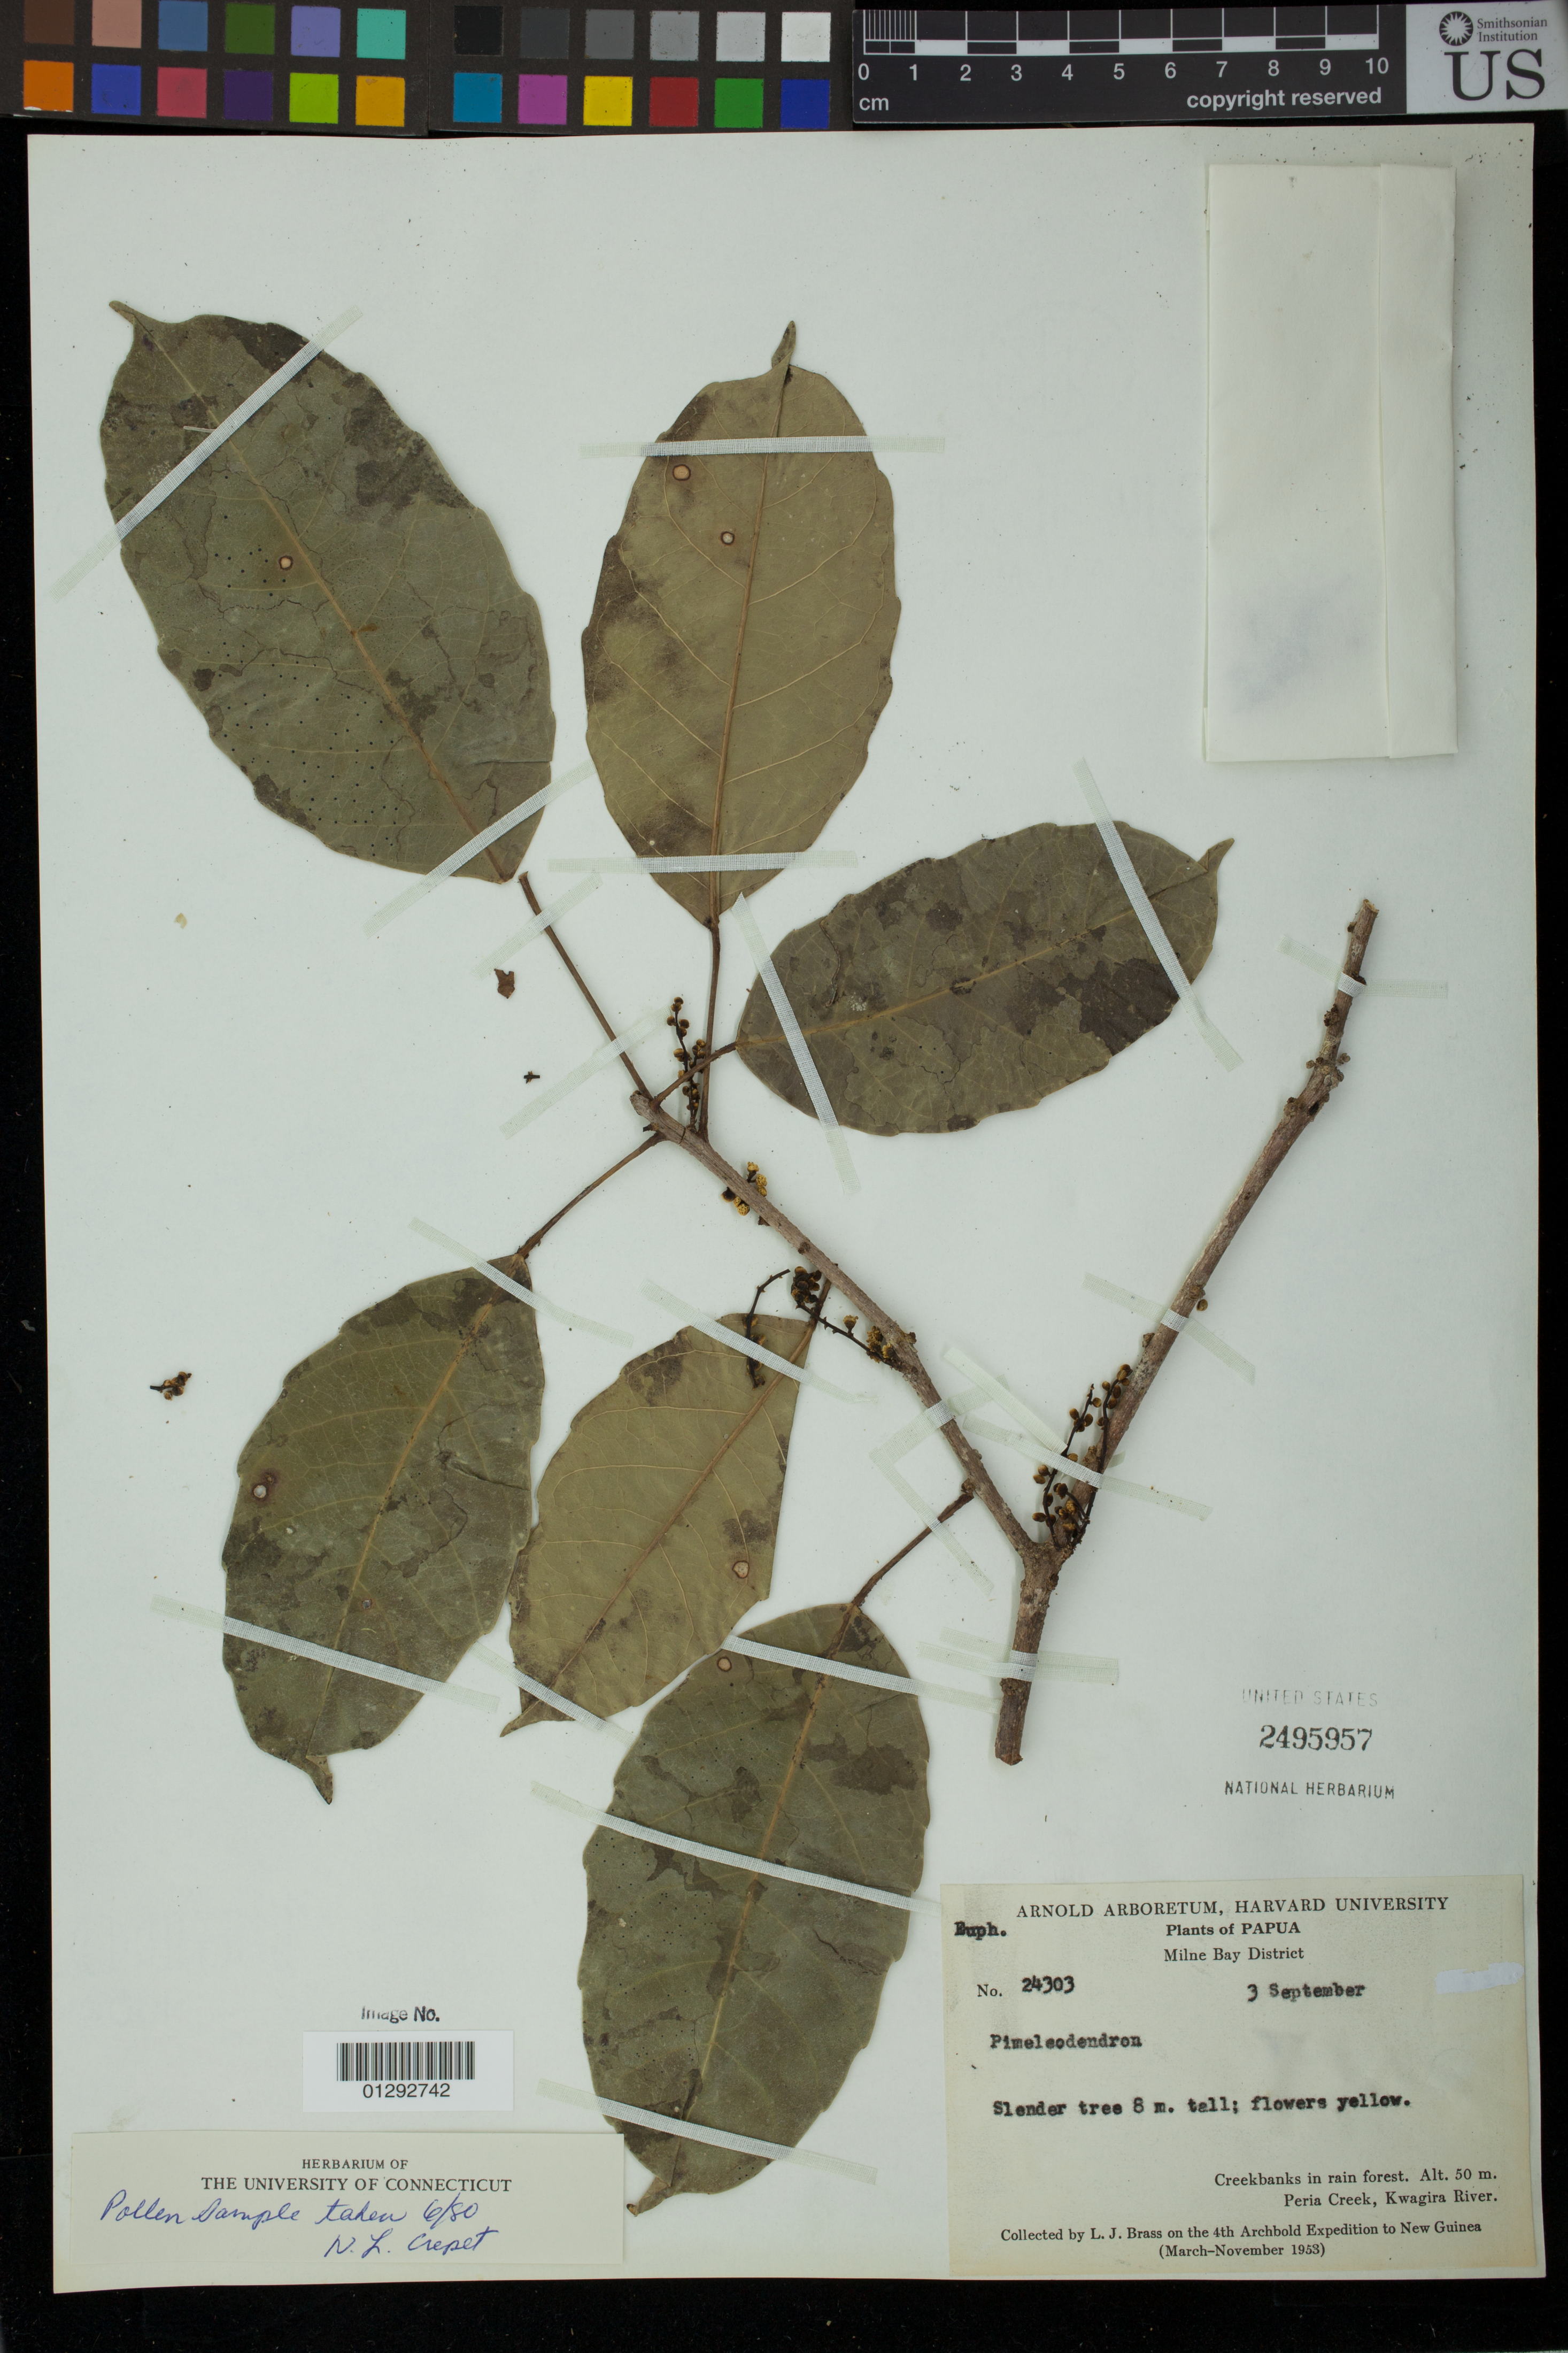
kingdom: Plantae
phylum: Tracheophyta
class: Magnoliopsida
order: Malpighiales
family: Euphorbiaceae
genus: Pimelodendron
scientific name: Pimelodendron sp.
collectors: L. J. Brass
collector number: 24303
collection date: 1953-09-03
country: Papua New Guinea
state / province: Milne Bay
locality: Milne Bay District: Creekbanks in rain forest. Peria Creek, Kwagira River.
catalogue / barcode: US 2495957